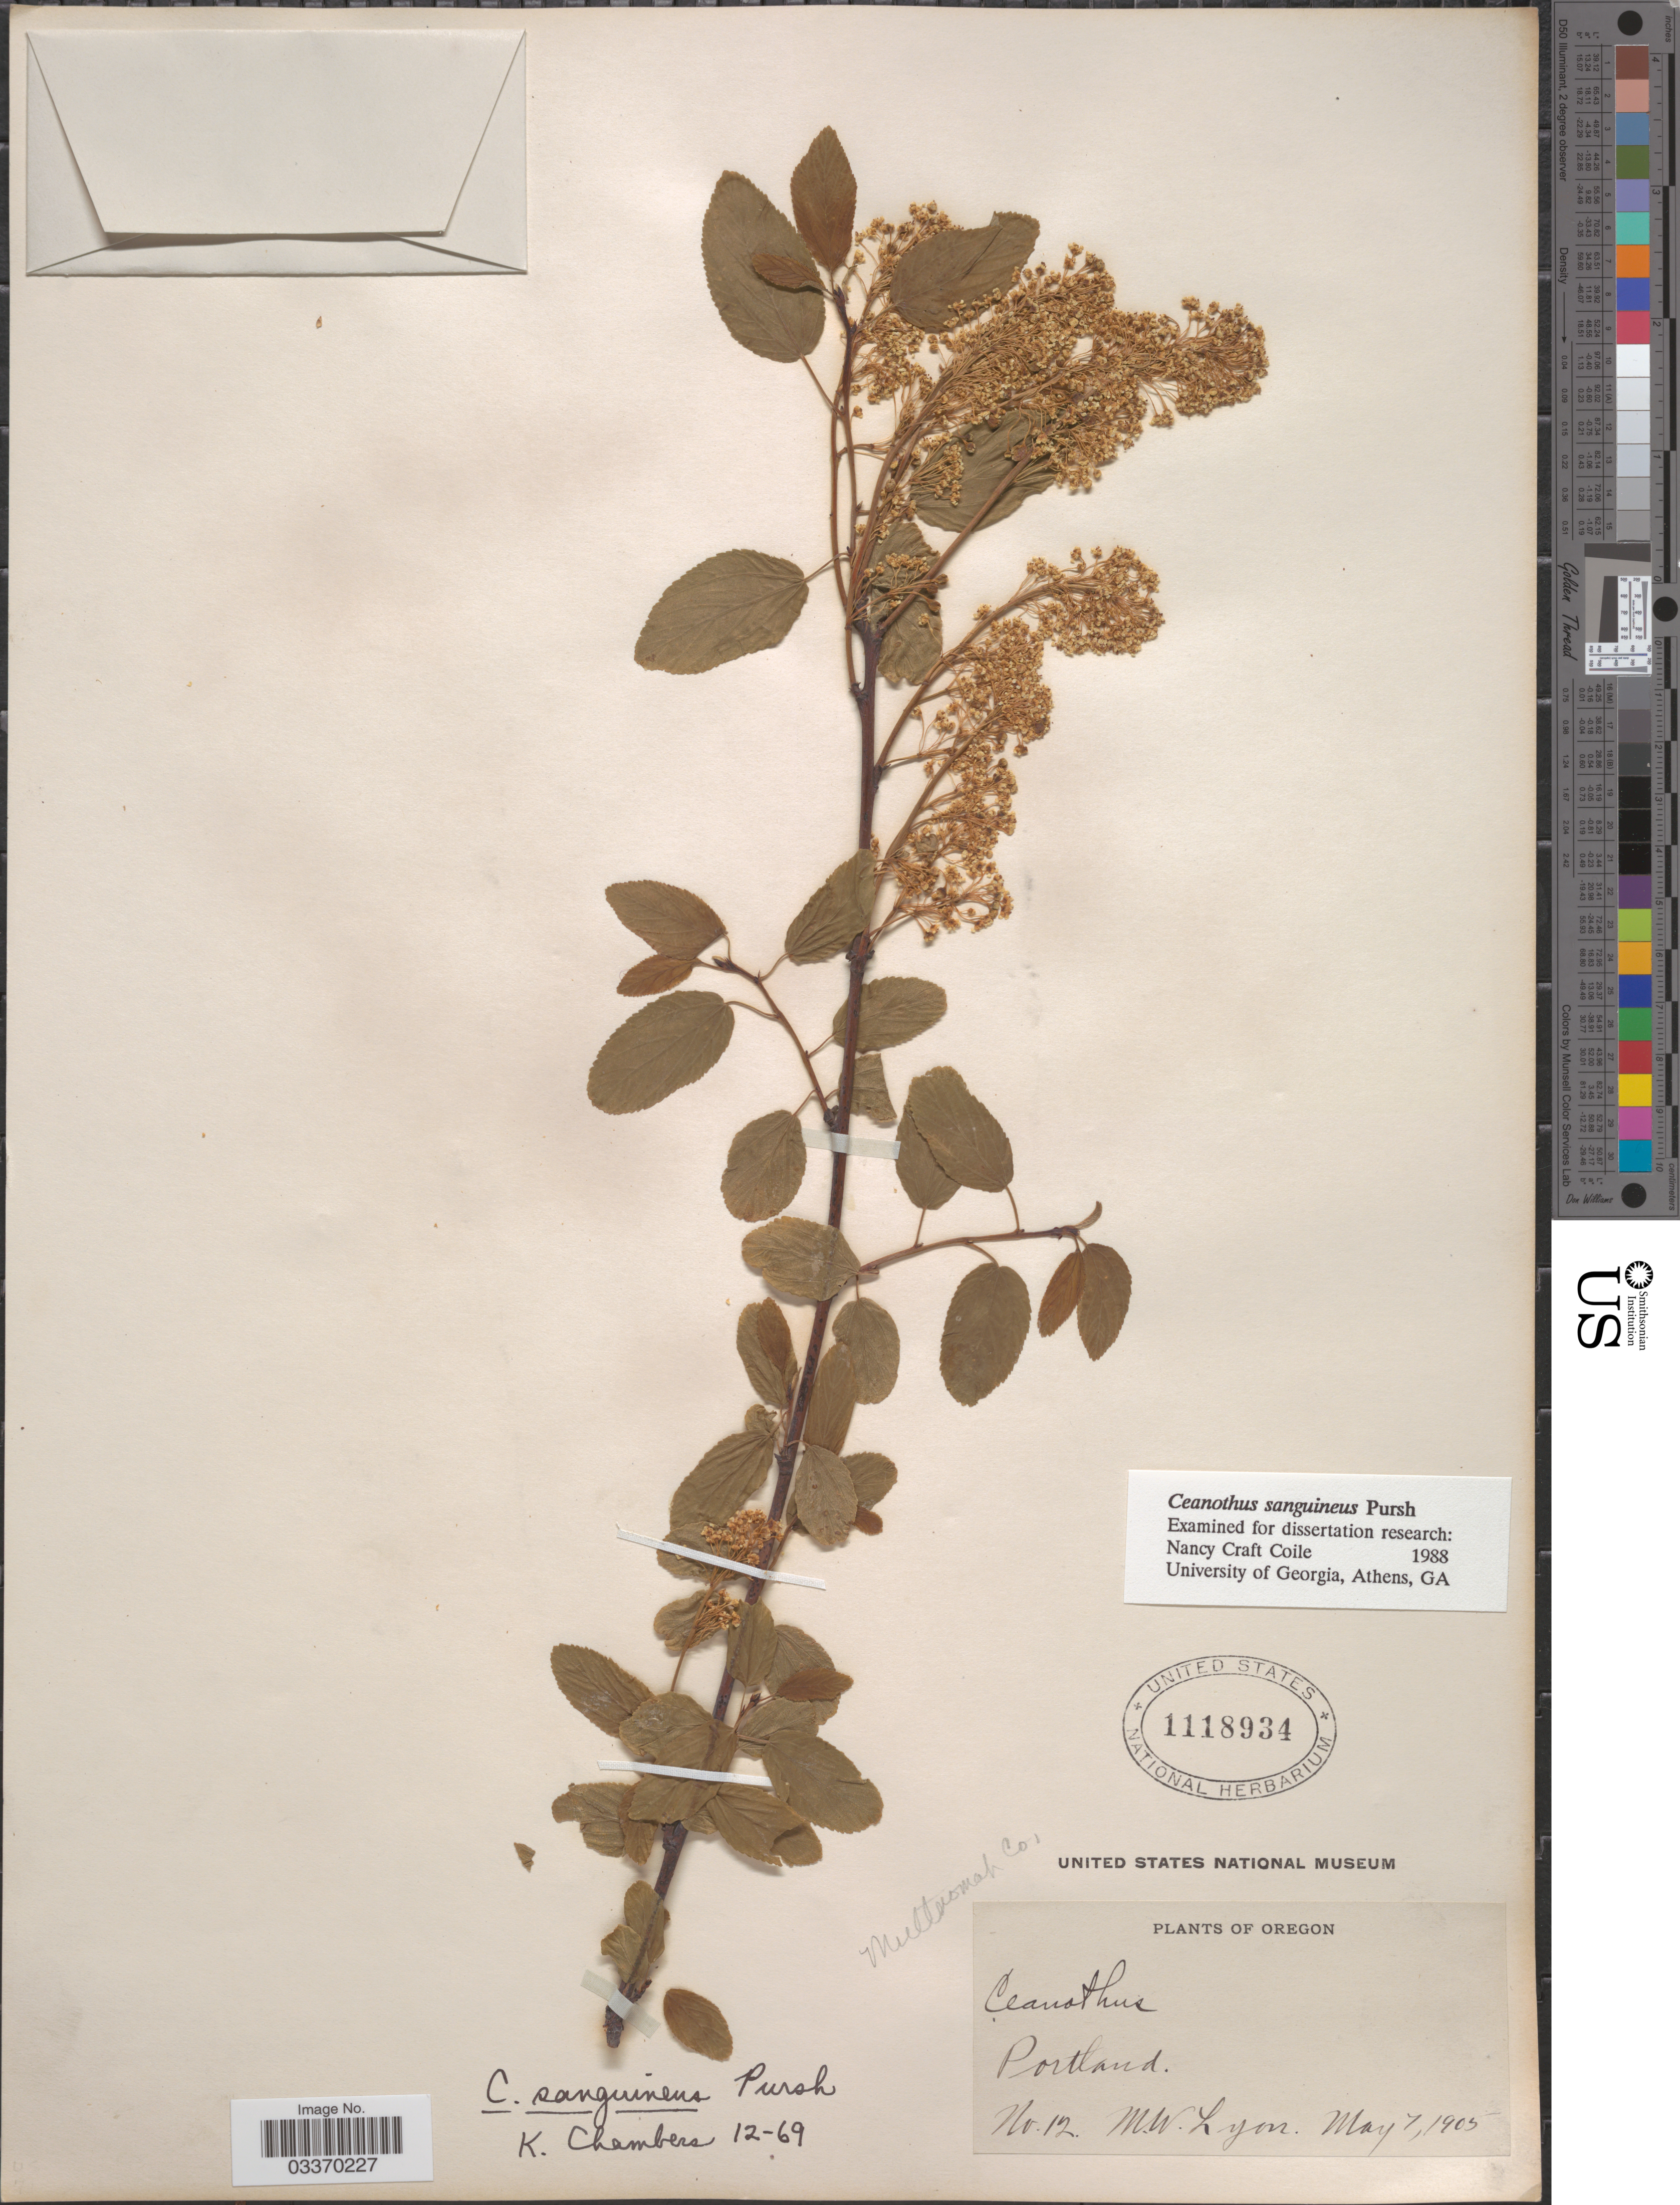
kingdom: Plantae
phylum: Tracheophyta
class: Magnoliopsida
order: Rosales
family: Rhamnaceae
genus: Ceanothus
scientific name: Ceanothus sanguineus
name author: Pursh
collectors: M. W. Lyon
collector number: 12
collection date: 1905-05-07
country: United States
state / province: Oregon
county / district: Multnomah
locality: Portland, Multnomah Co.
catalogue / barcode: US 1118934